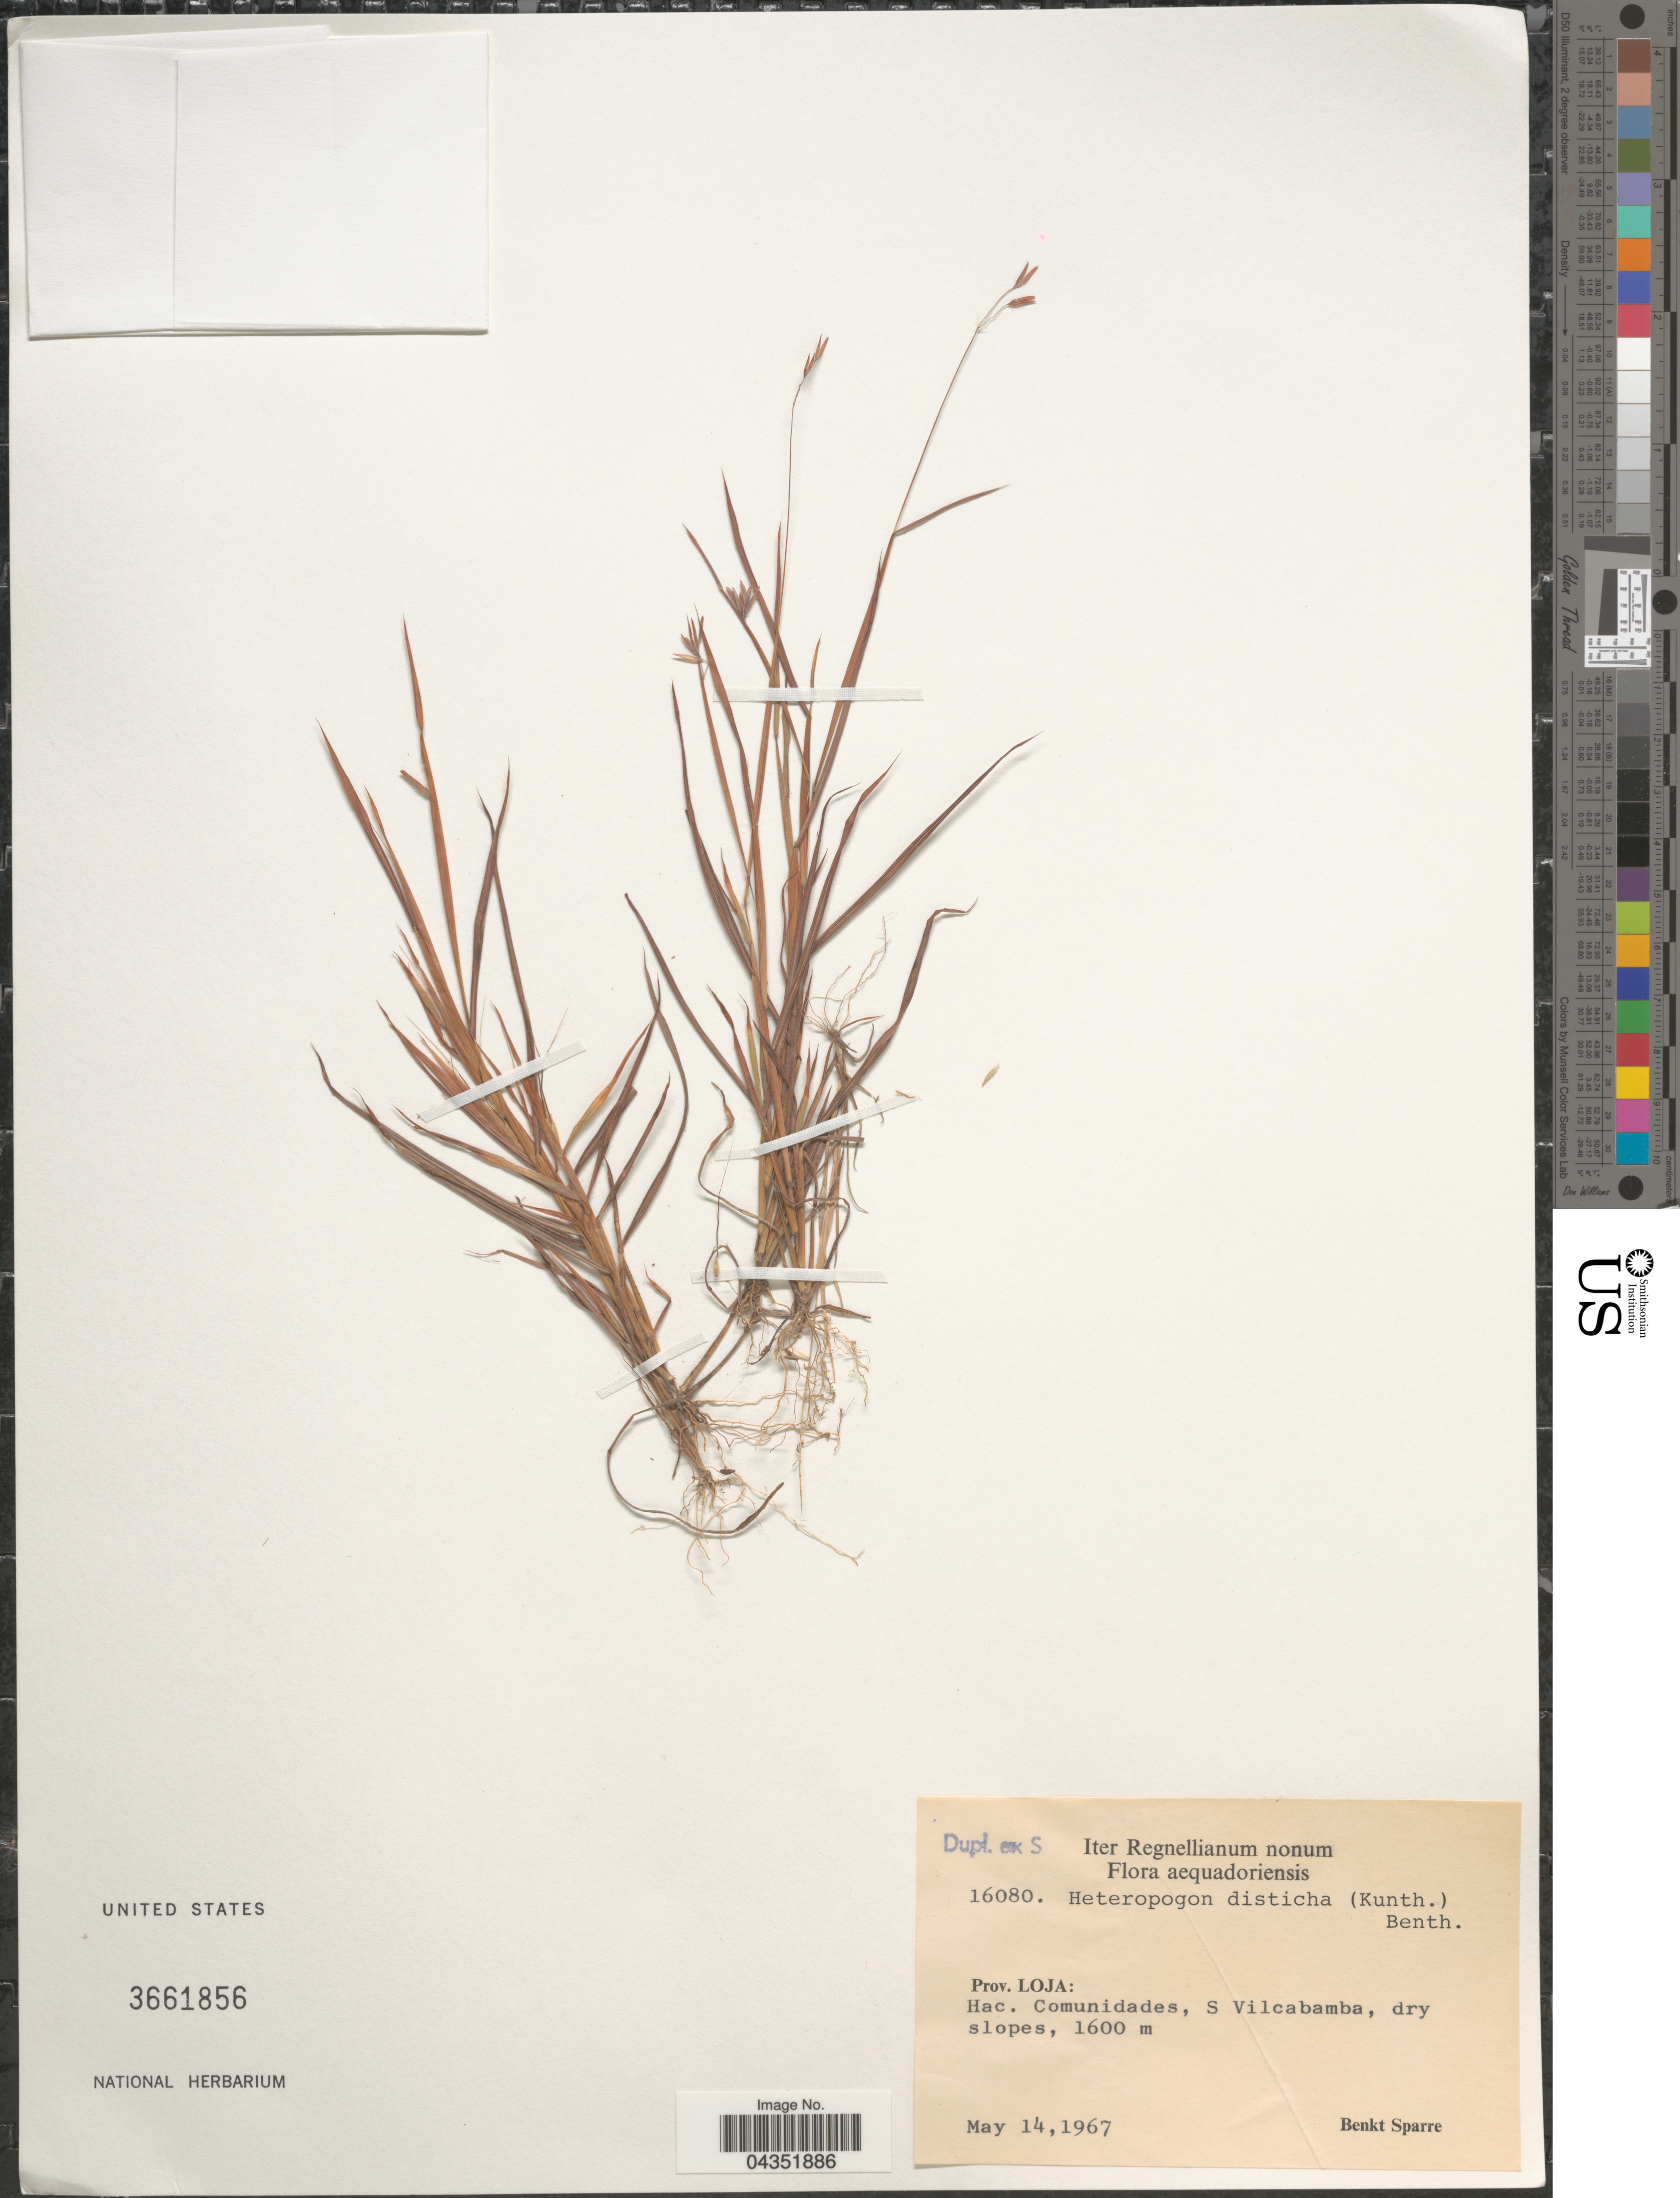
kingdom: Plantae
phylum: Tracheophyta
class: Liliopsida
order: Poales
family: Poaceae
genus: Heteropogon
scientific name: Heteropogon contortus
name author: (L.) P. Beauv. ex Roem. & Schult.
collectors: B. Sparre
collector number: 16080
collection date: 1967-05-14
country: Ecuador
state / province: Loja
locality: Iter Regnellianum nonum. Aequadoriensis. Hac. Comunidades, S Vilcabamba.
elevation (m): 1600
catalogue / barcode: US 3661856